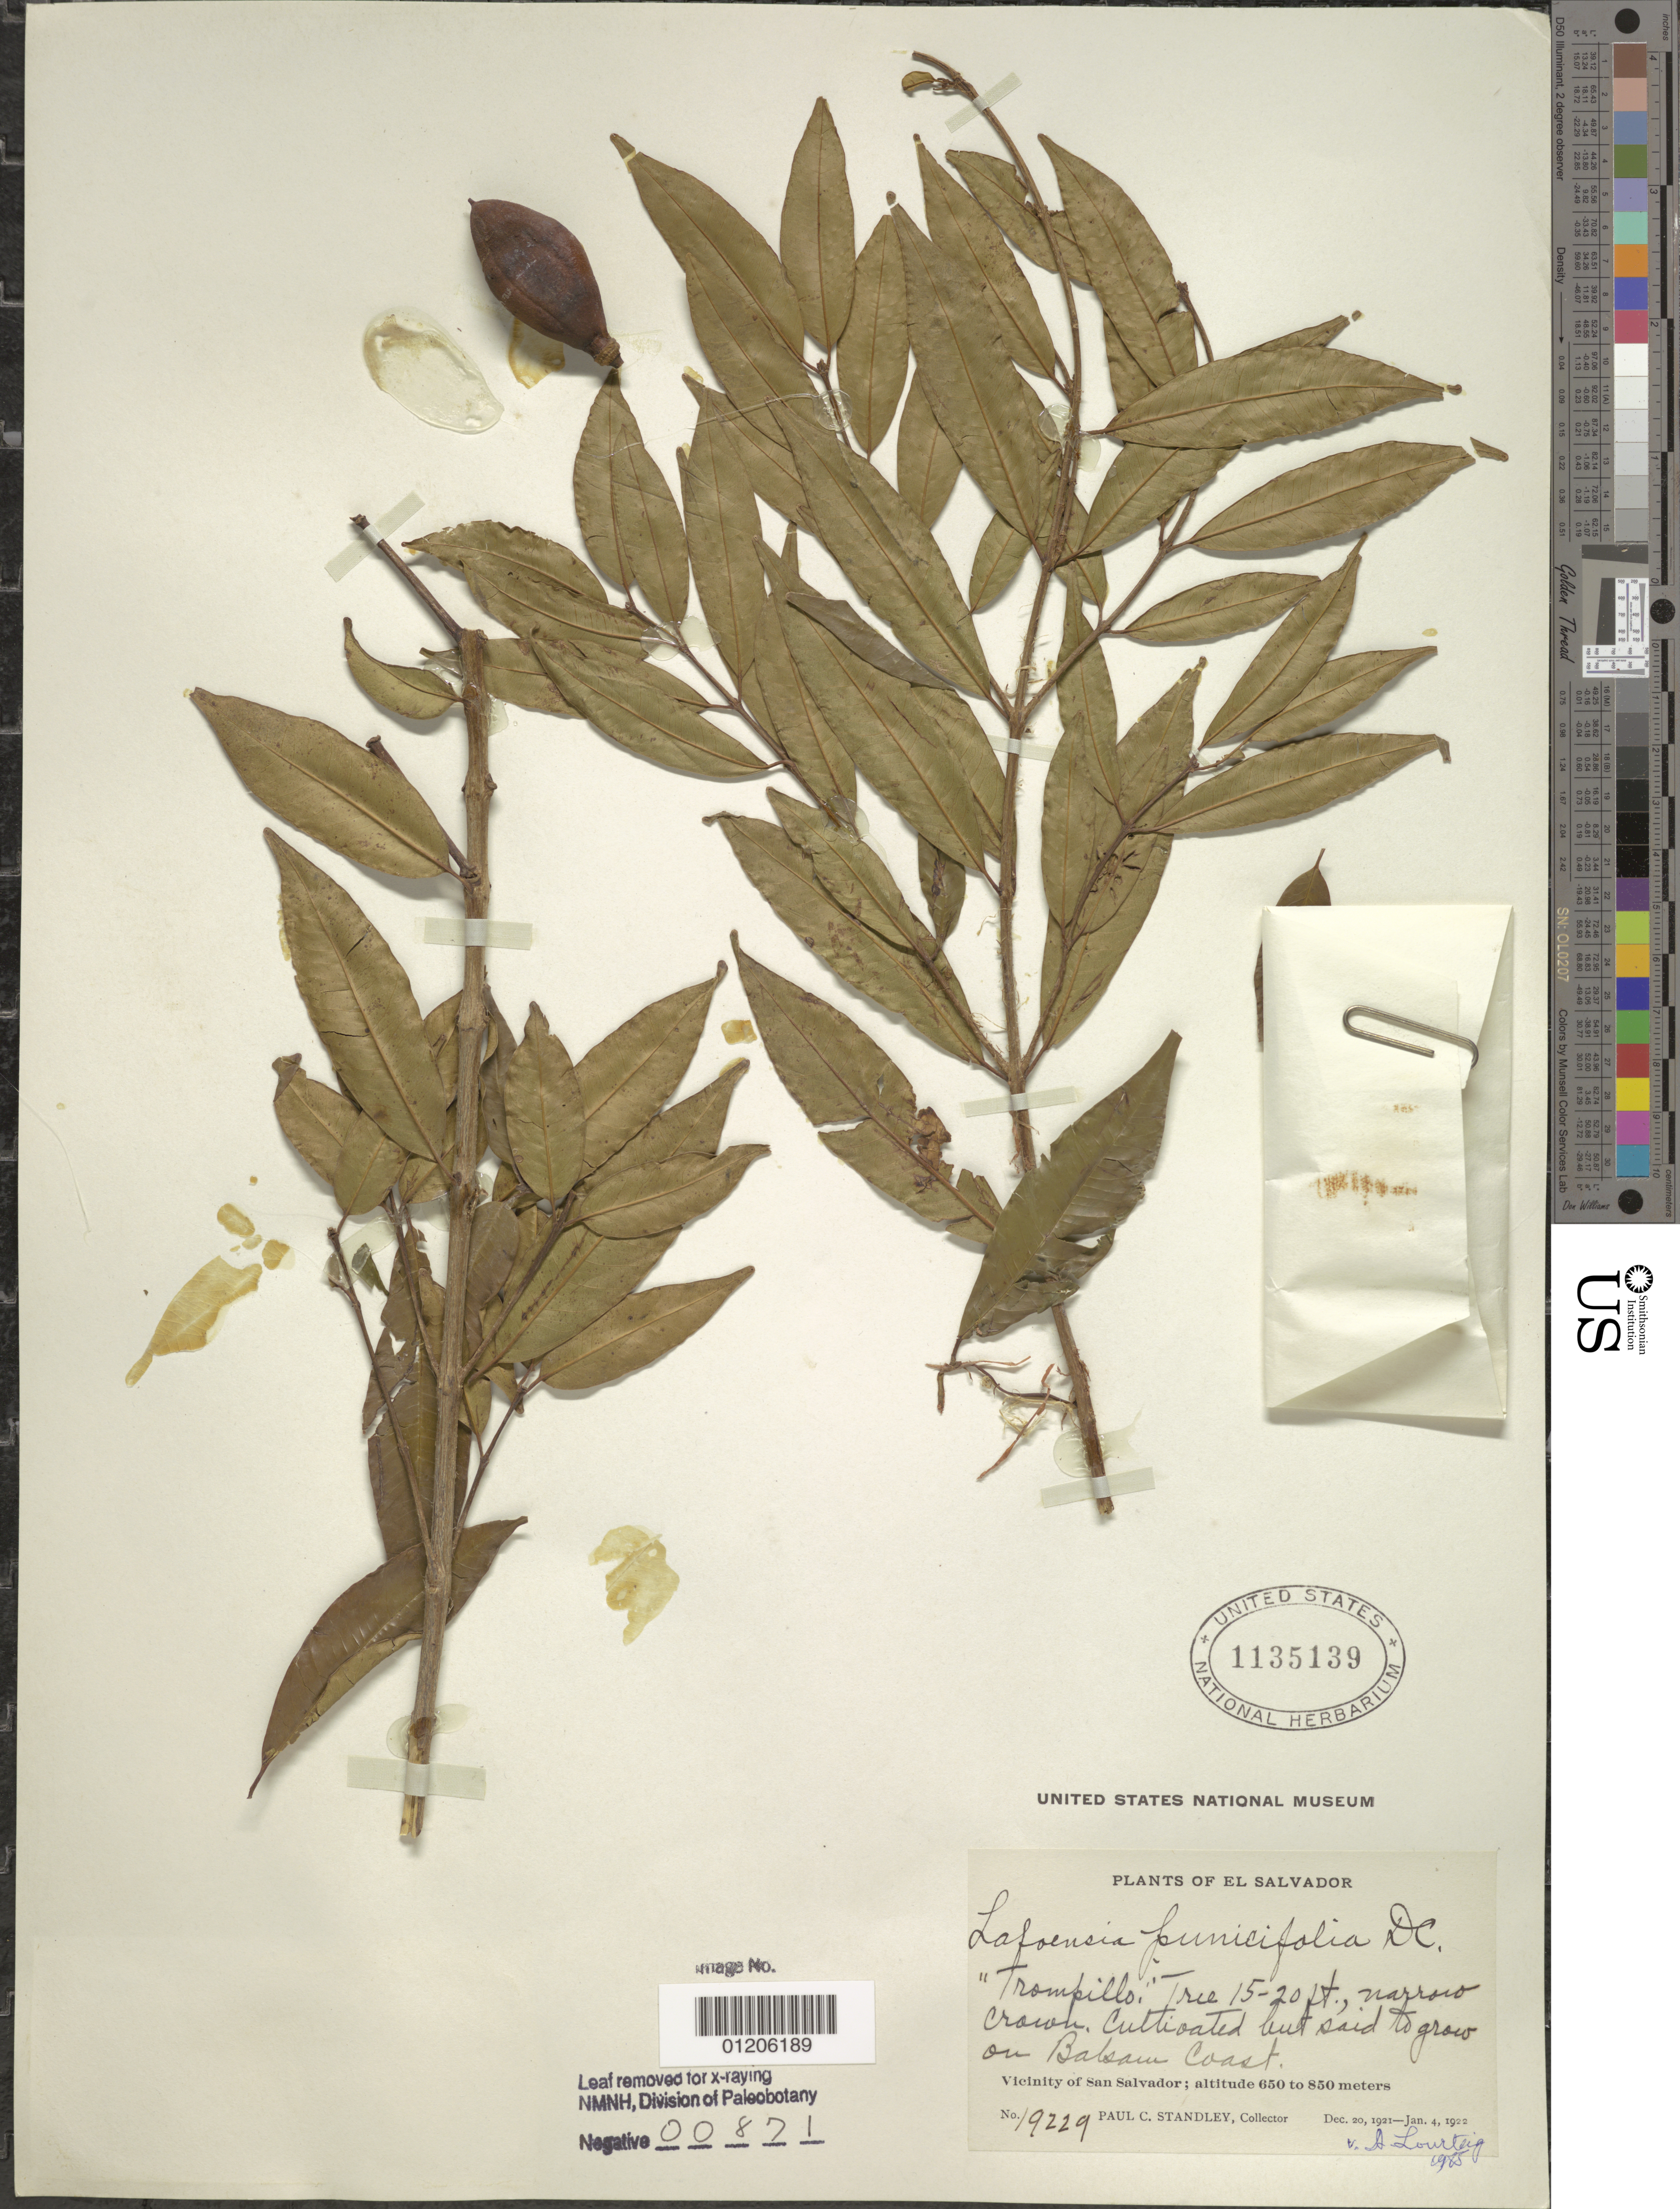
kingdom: Plantae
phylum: Tracheophyta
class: Magnoliopsida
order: Myrtales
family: Lythraceae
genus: Lafoensia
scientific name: Lafoensia punicifolia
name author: DC.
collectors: P. C. Standley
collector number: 19229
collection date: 1921-12-20/1922-01-04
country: El Salvador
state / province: San Salvador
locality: Vicinity of San Salvador.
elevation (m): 650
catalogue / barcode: US 1135139